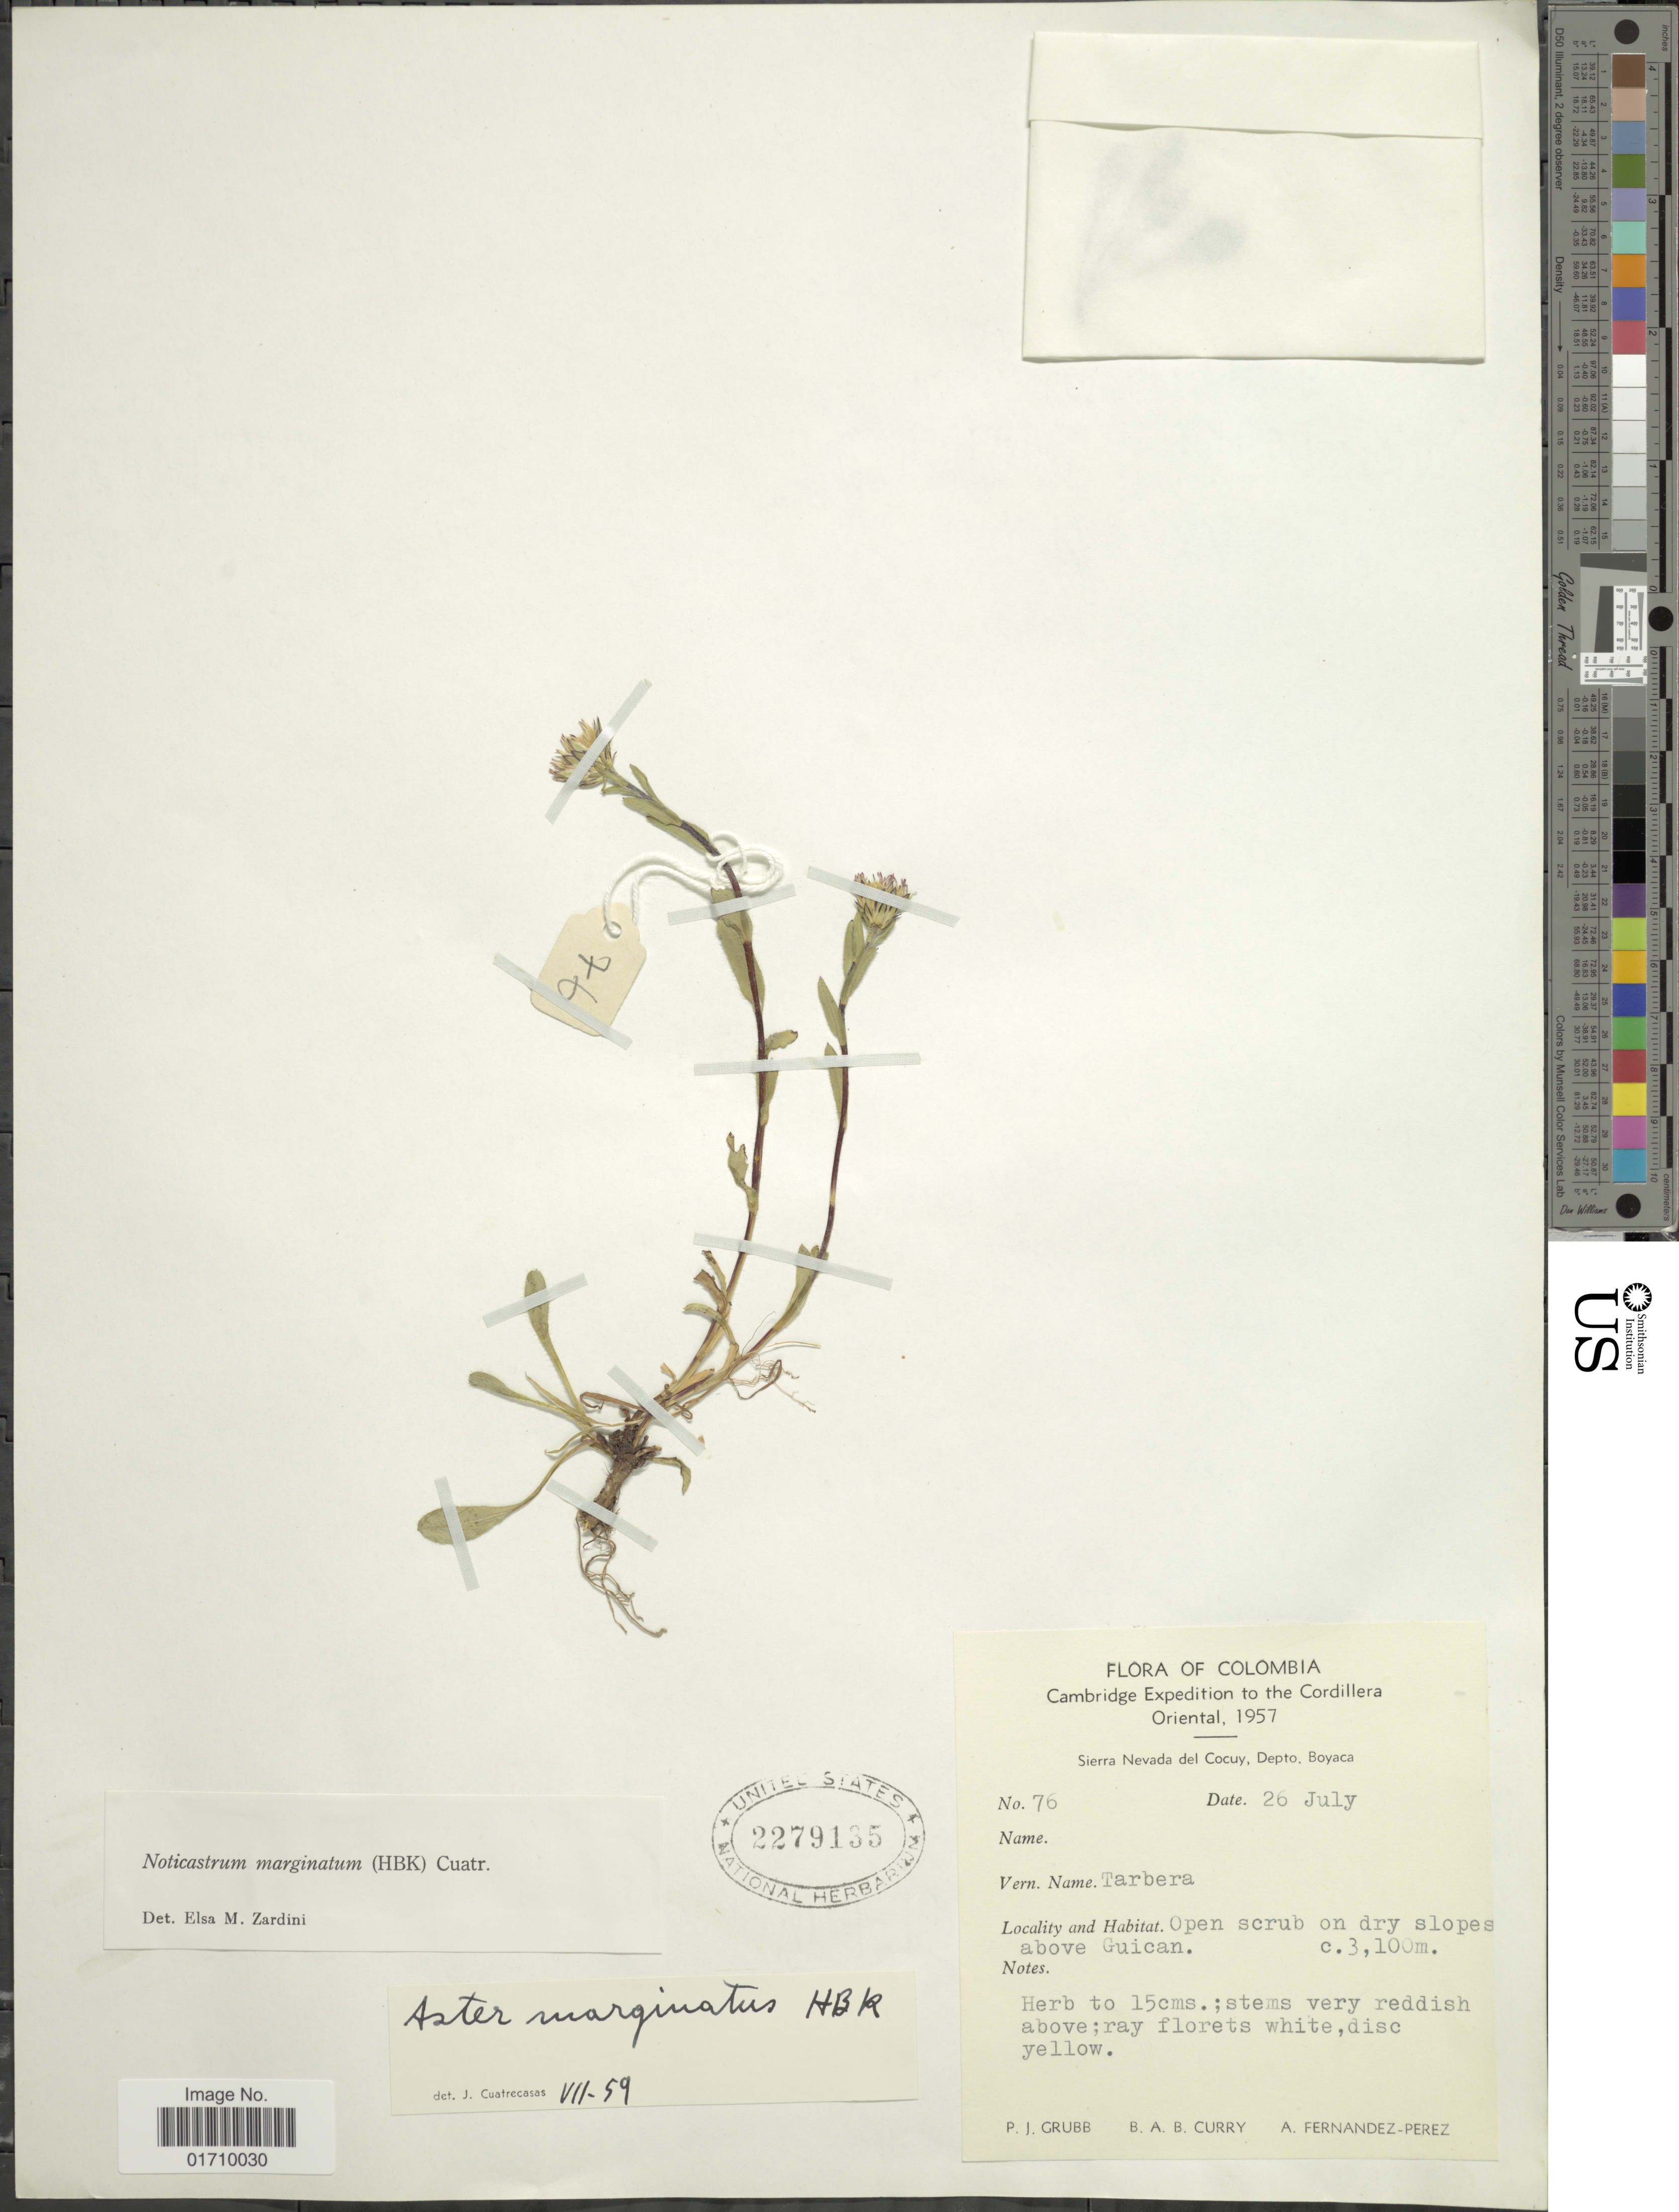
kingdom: Plantae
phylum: Tracheophyta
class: Magnoliopsida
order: Asterales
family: Asteraceae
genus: Noticastrum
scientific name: Noticastrum marginatum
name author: (Kunth) Cuatrec.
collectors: P. J. Grubb, B. A. B. Curry & A. Fernández-Pérez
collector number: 76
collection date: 1957-07-26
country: Colombia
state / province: Boyacá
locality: Cordillera Oriental, Sierra Nevada del Cocuy, above Guican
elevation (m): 3100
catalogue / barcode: US 2279135